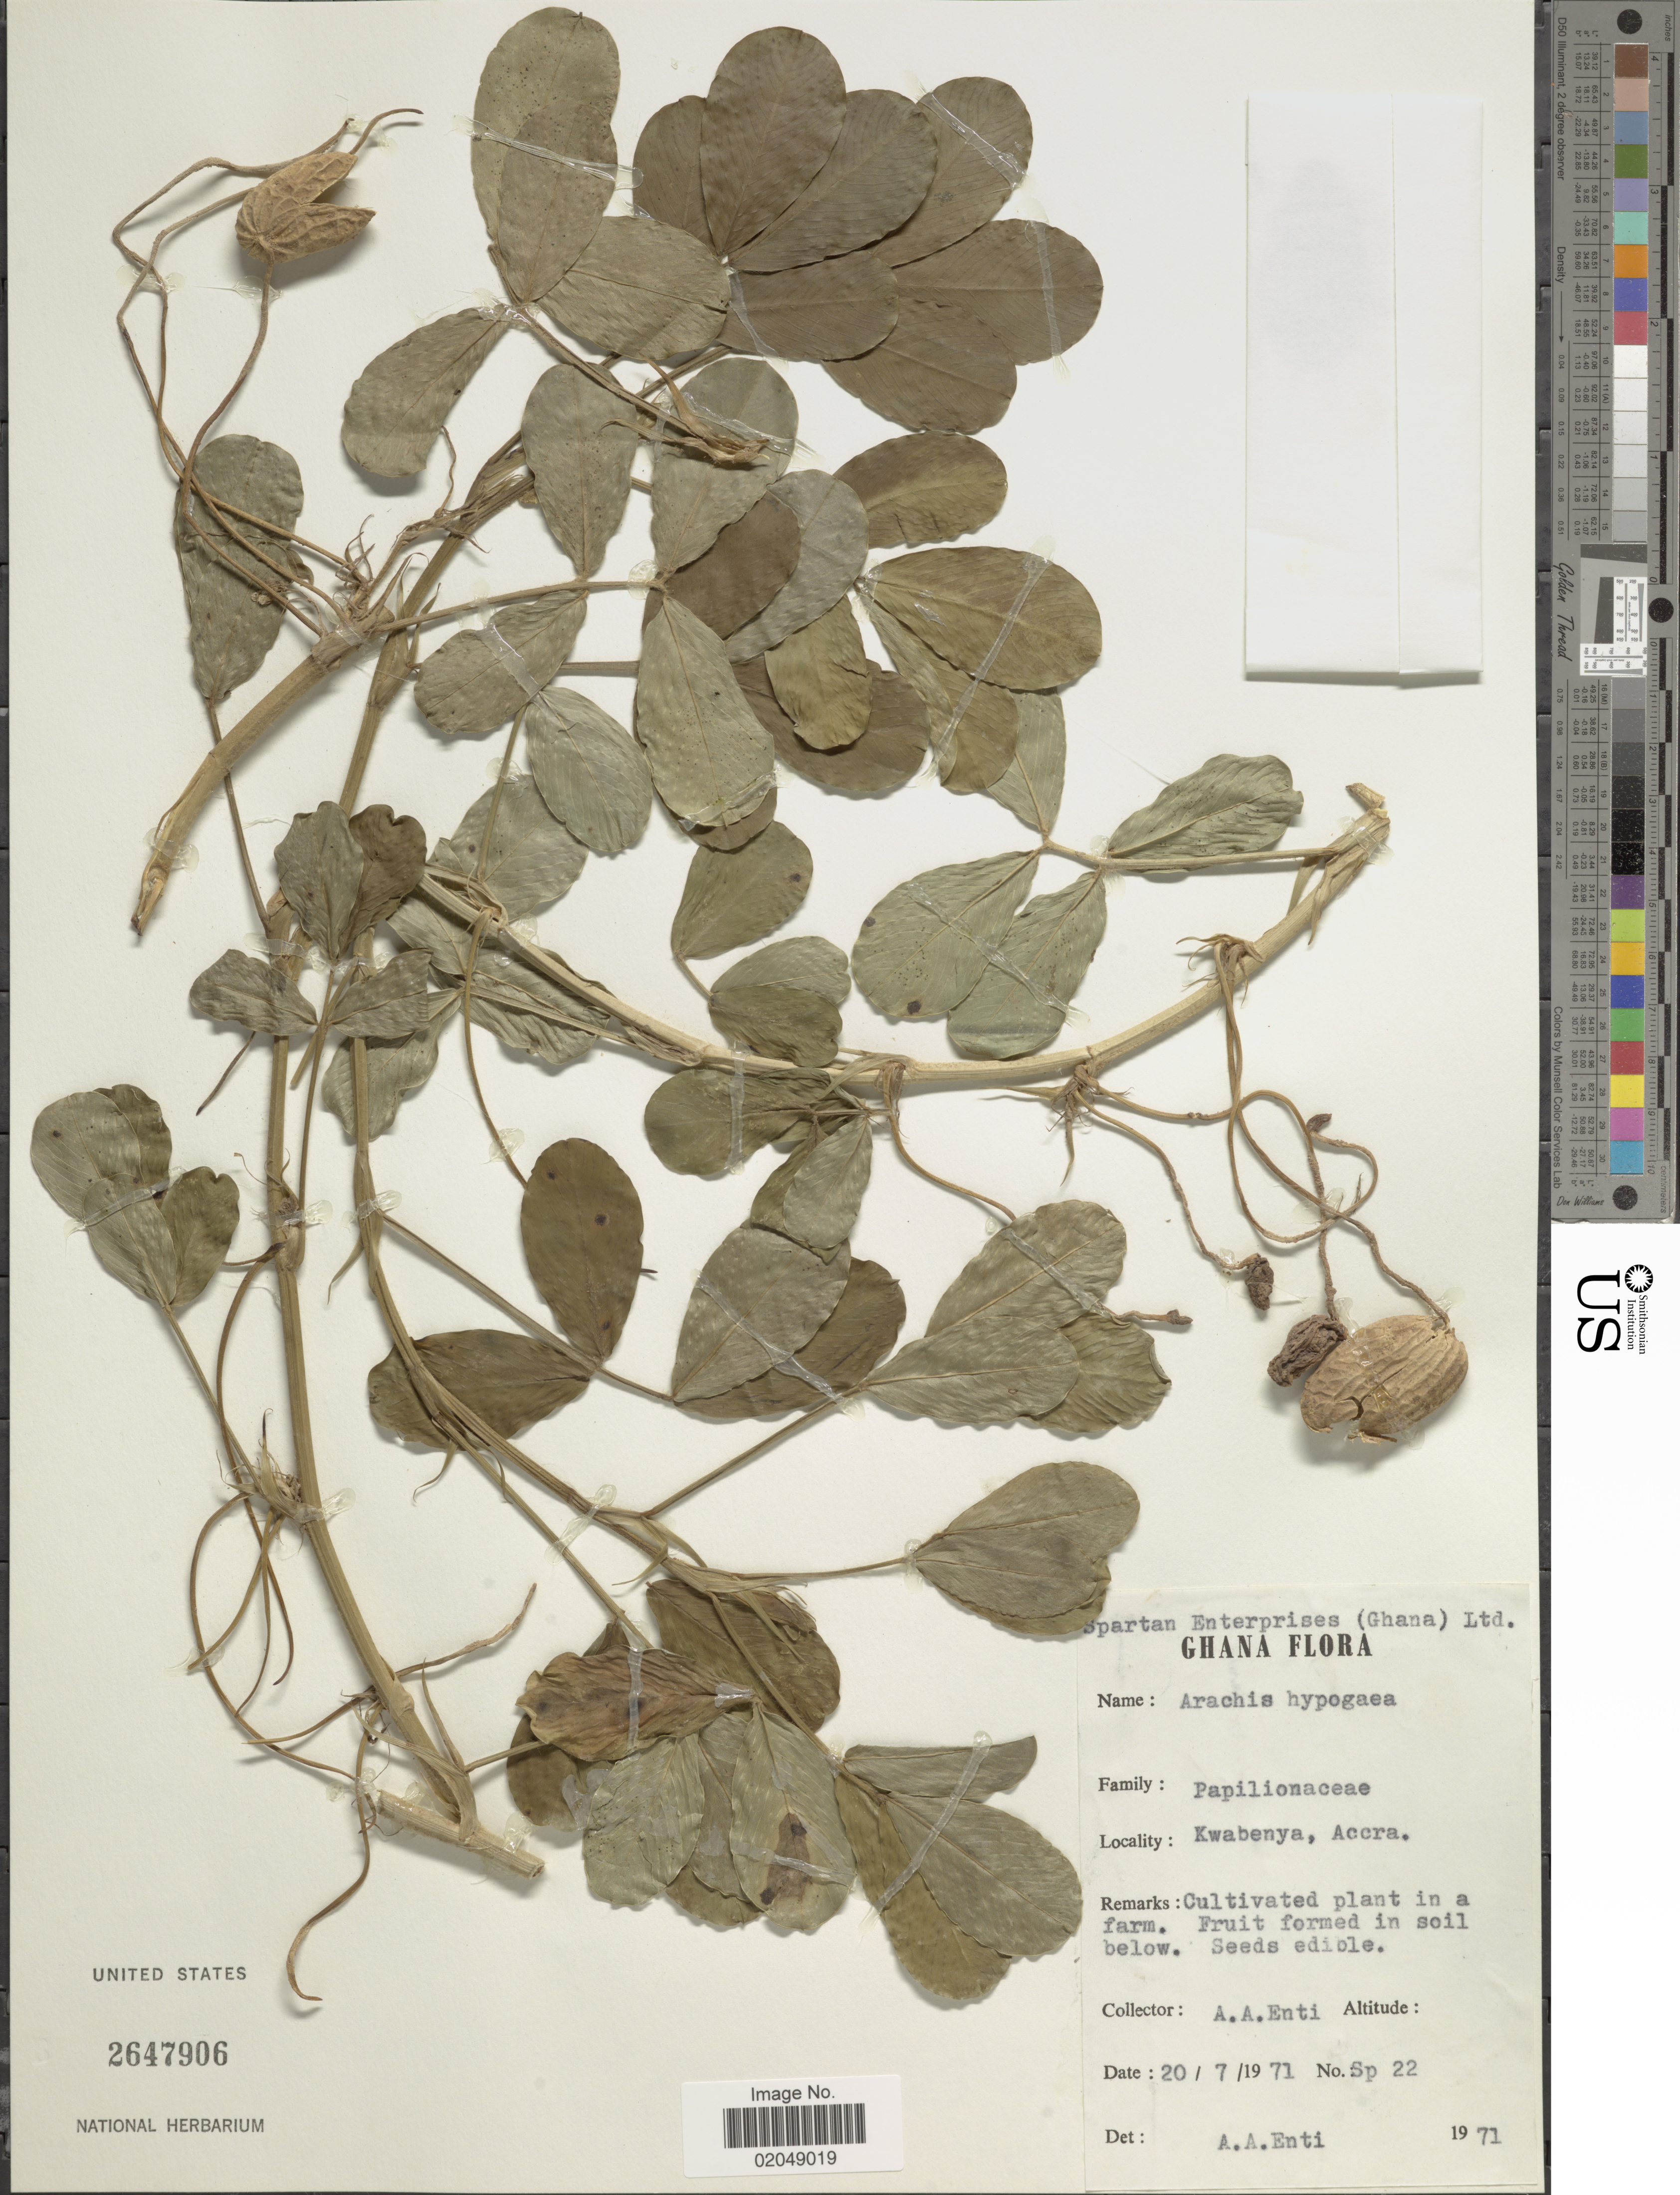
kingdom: Plantae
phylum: Tracheophyta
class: Magnoliopsida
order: Fabales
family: Fabaceae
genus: Arachis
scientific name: Arachis hypogaea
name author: L.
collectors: A. Enti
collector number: Sp22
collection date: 1971-07-20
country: Ghana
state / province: Greater Accra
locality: Kwabenya, Accra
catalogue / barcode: US 2647906